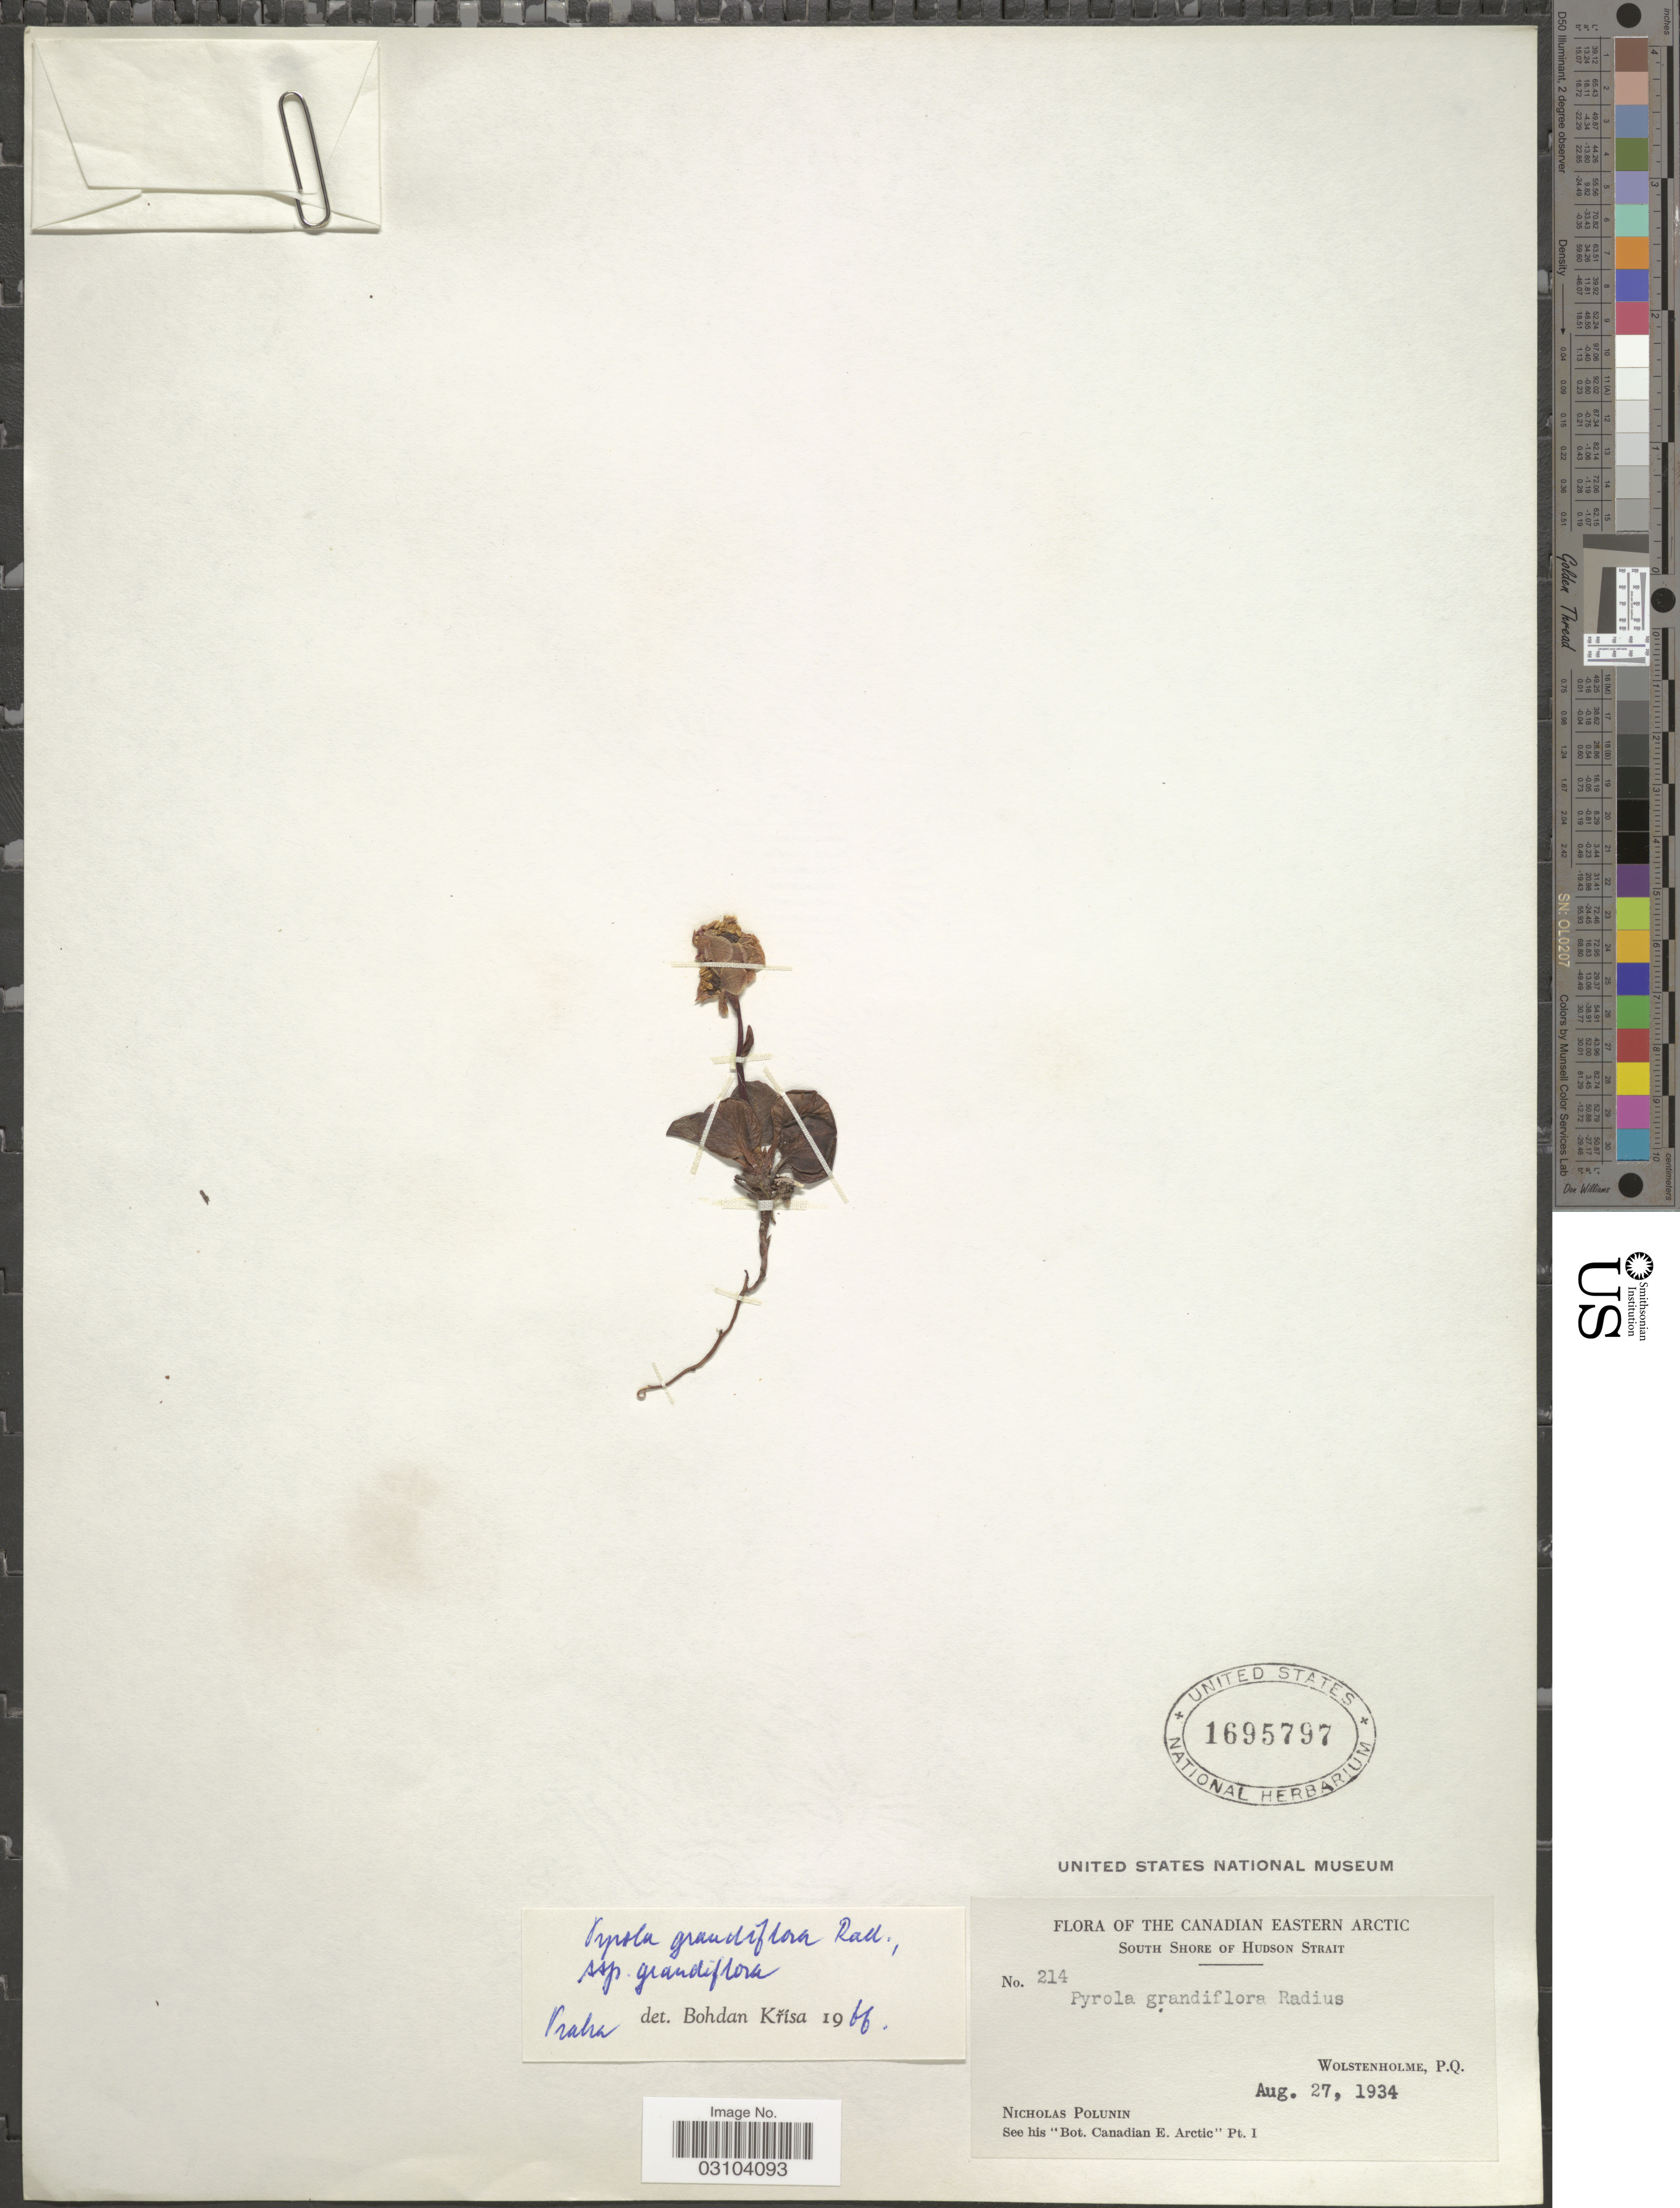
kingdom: Plantae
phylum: Tracheophyta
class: Magnoliopsida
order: Ericales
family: Ericaceae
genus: Pyrola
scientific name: Pyrola grandiflora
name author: Radius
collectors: N. V. Polunin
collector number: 214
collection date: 1934-08-27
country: Canada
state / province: Quebec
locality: Canadian Eastern Arctic. South shore of Hudson Strait. Wolstenholme, P.Q.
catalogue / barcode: US 1695797